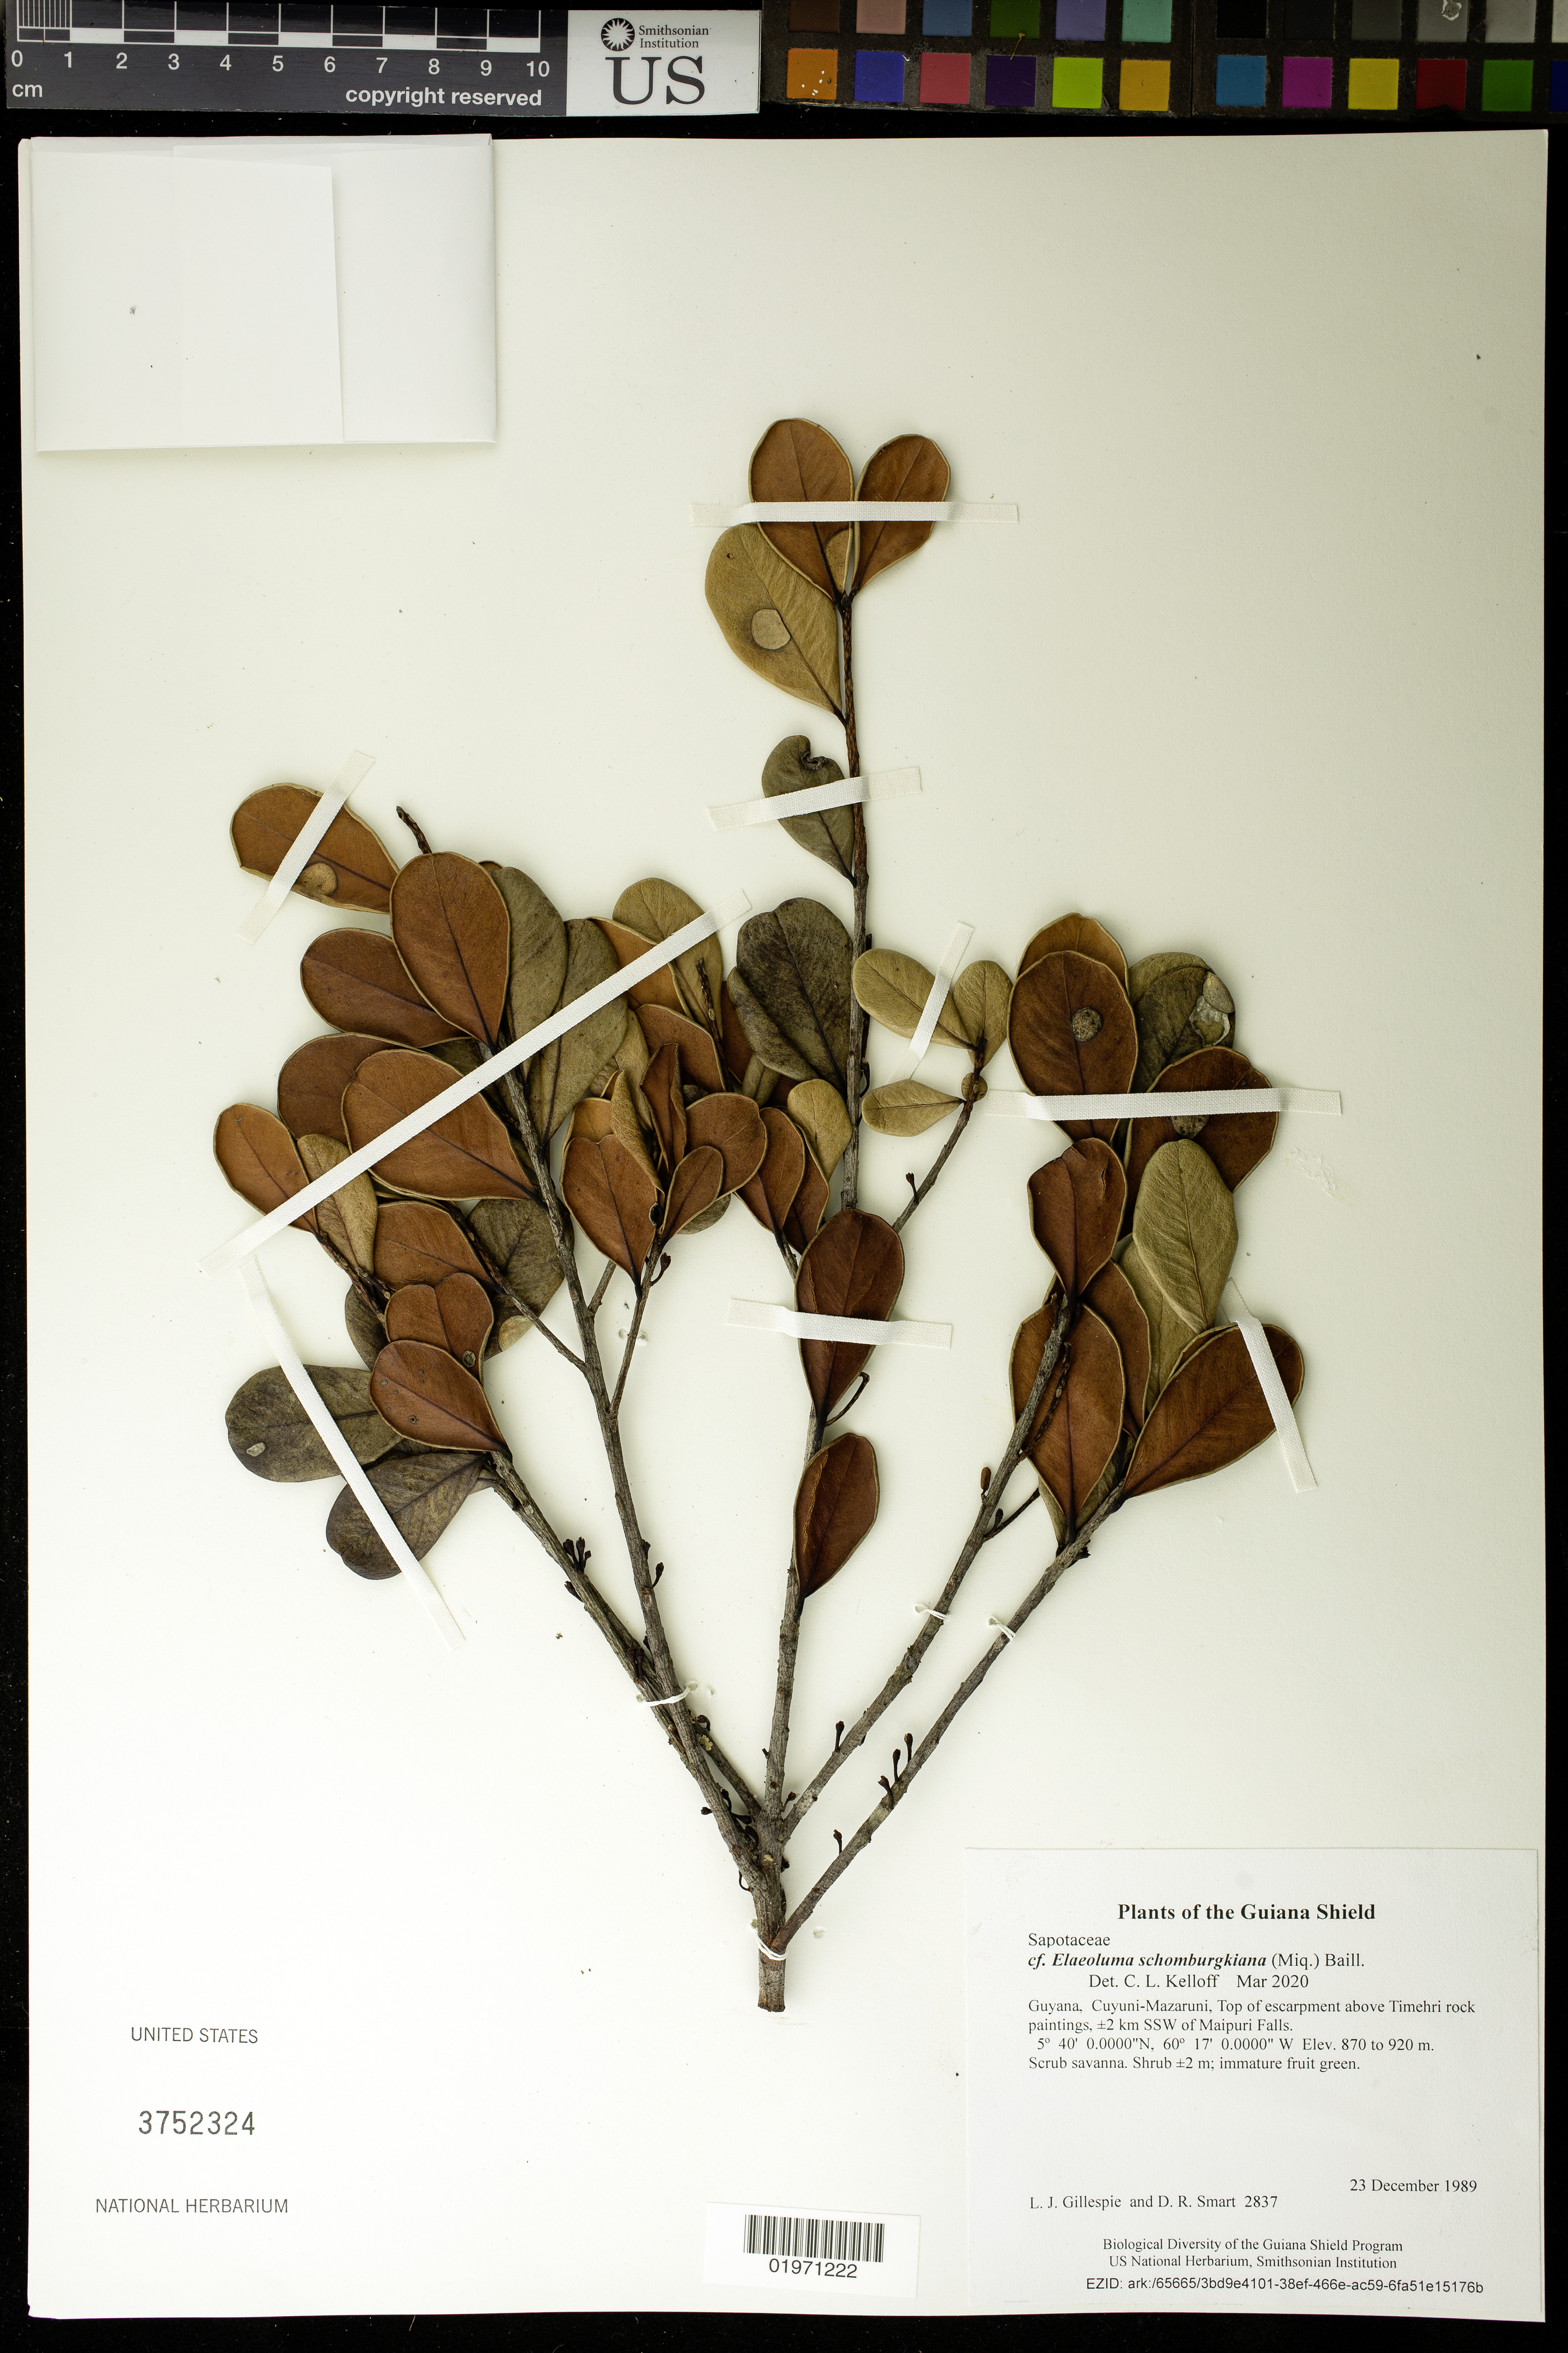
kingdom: Plantae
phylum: Tracheophyta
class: Magnoliopsida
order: Ericales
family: Sapotaceae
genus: Elaeoluma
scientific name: Elaeoluma schomburgkiana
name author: (Miq.) Baill.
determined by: Kelloff, C. L.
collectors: L. J. Gillespie & D. R. Smart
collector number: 2837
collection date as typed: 23 December 1989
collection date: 1989-12-23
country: Guyana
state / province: Cuyuni-Mazaruni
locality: Top of escarpment above Timehri rock paintings, ±2 km SSW of Maipuri Falls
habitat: Scrub savanna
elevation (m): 870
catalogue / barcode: US 3752324